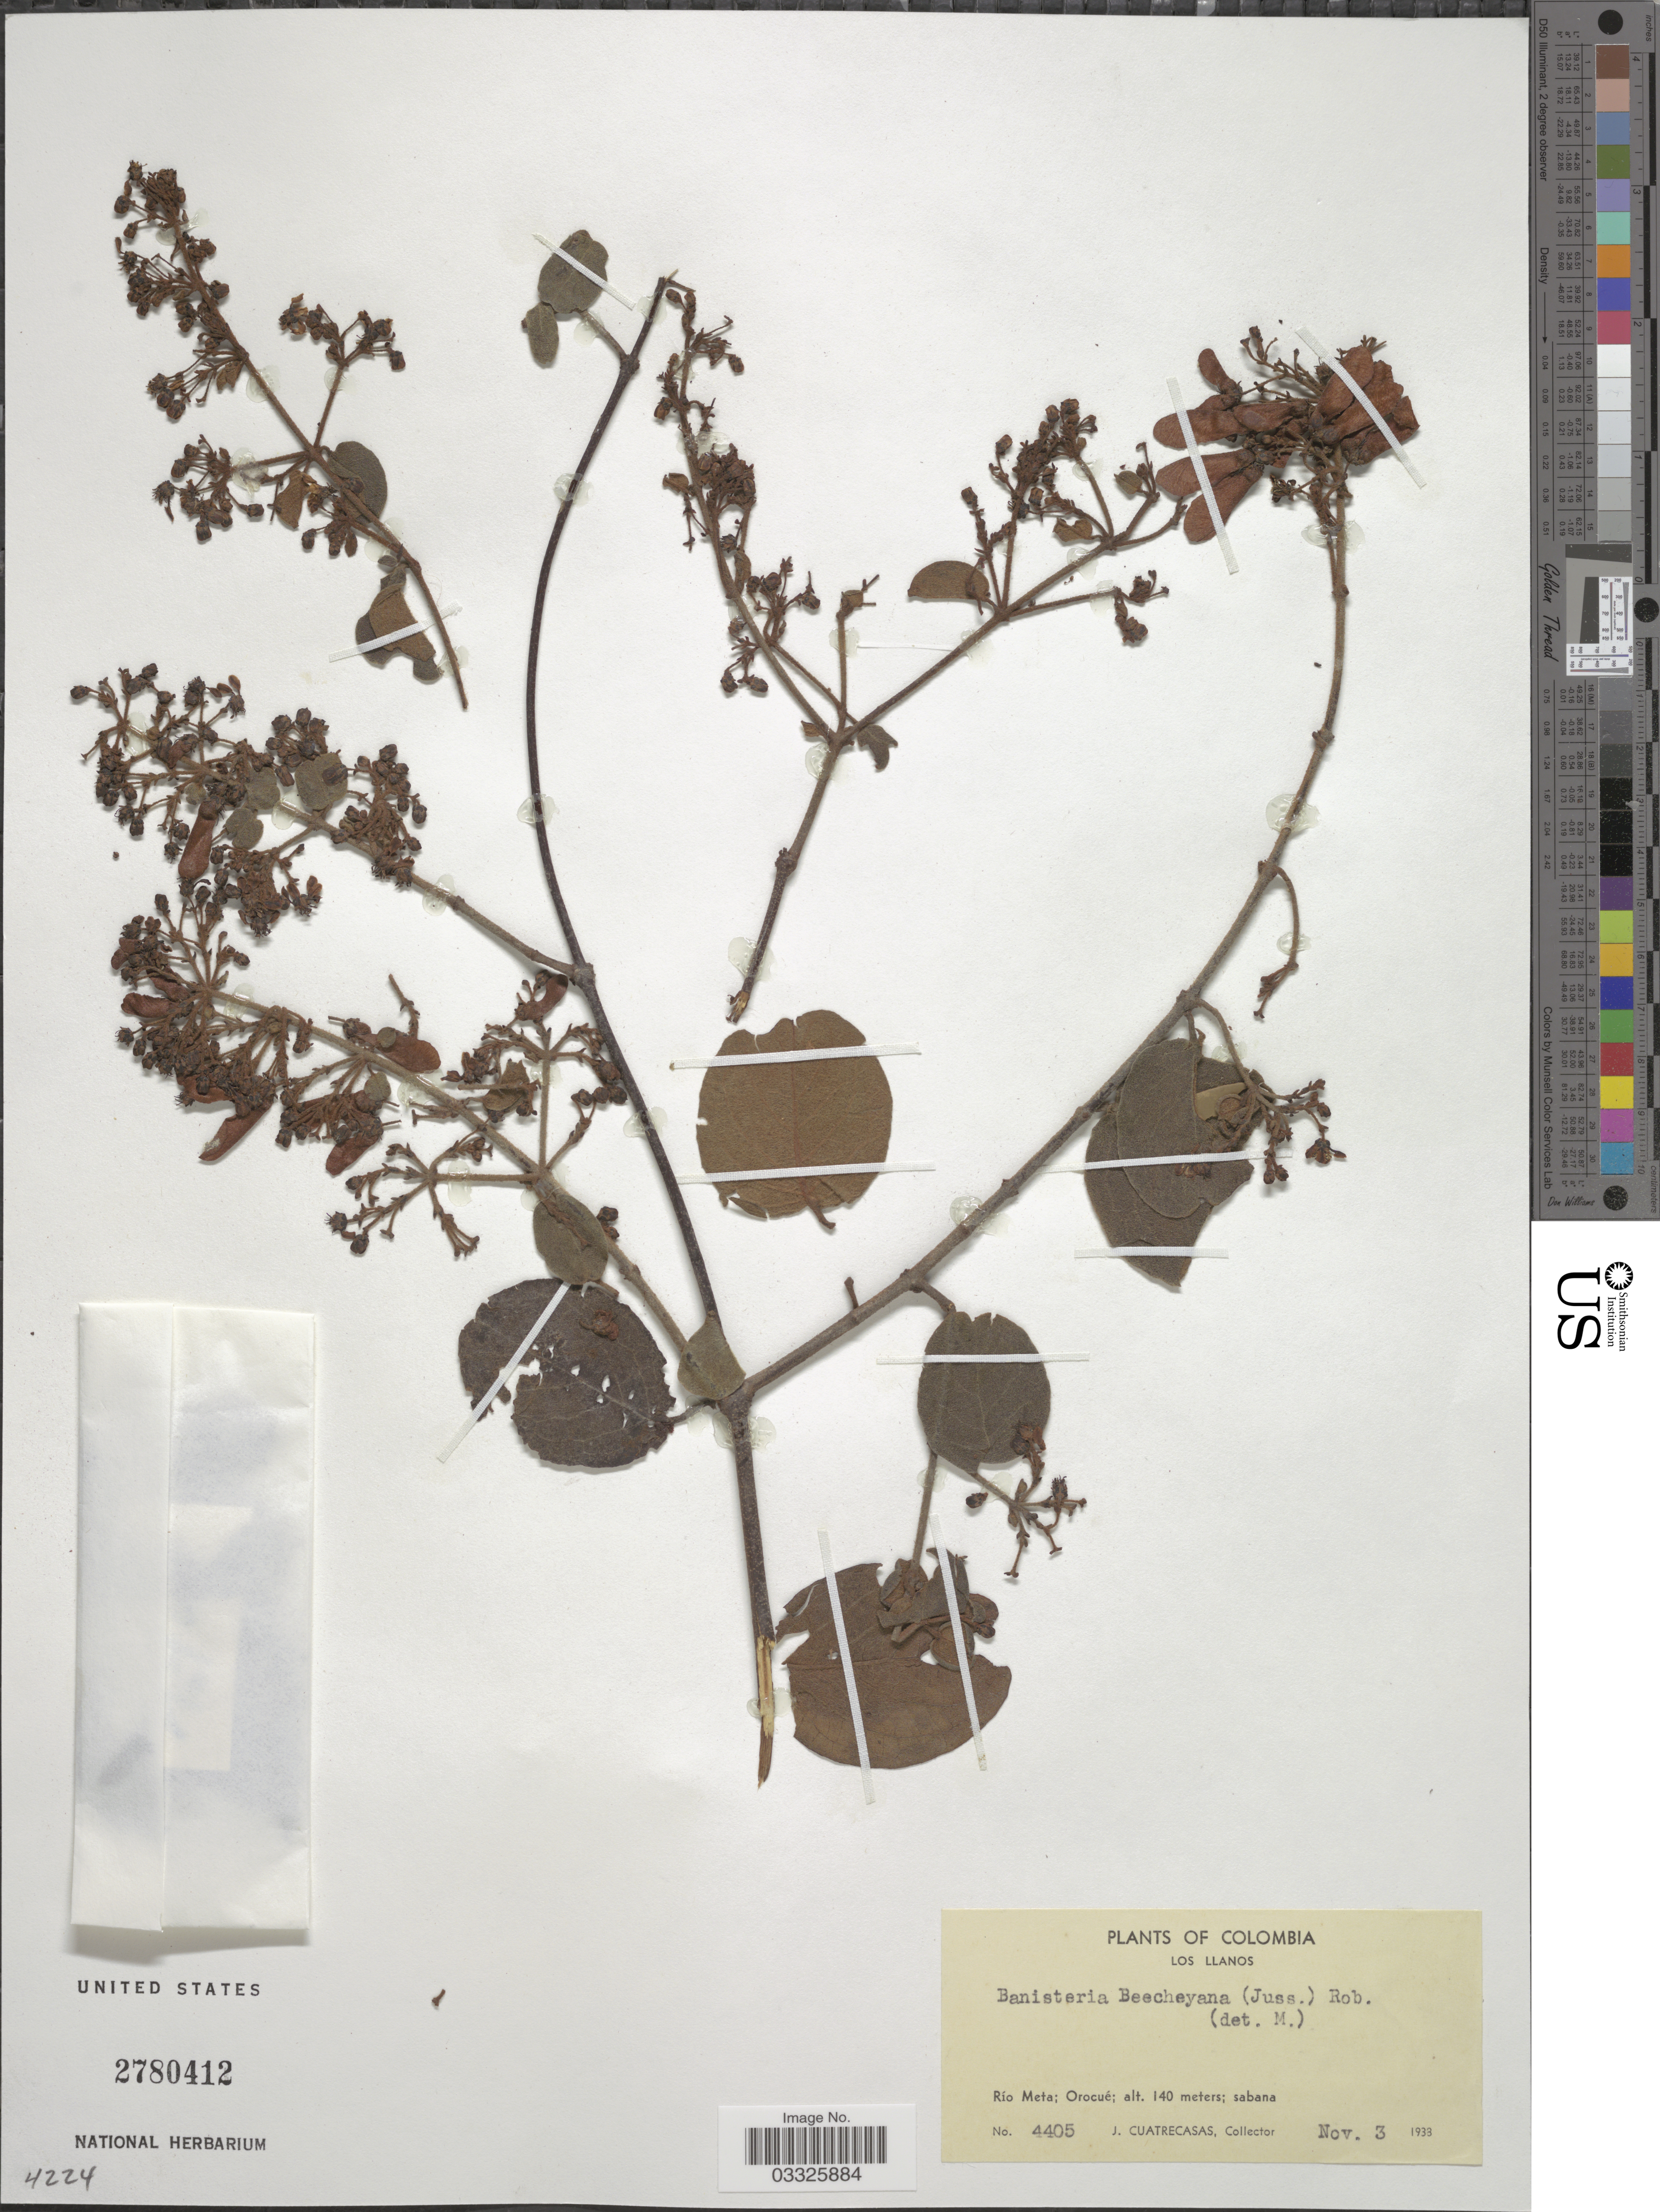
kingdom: Plantae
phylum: Tracheophyta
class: Magnoliopsida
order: Malpighiales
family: Malpighiaceae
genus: Heteropterys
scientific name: Heteropterys beecheyana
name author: A. Juss.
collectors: J. Cuatrecasas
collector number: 4405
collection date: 1933-11-03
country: Colombia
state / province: Meta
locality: Los Llanos. Río Meta; Orocué.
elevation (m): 140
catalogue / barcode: US 2780412